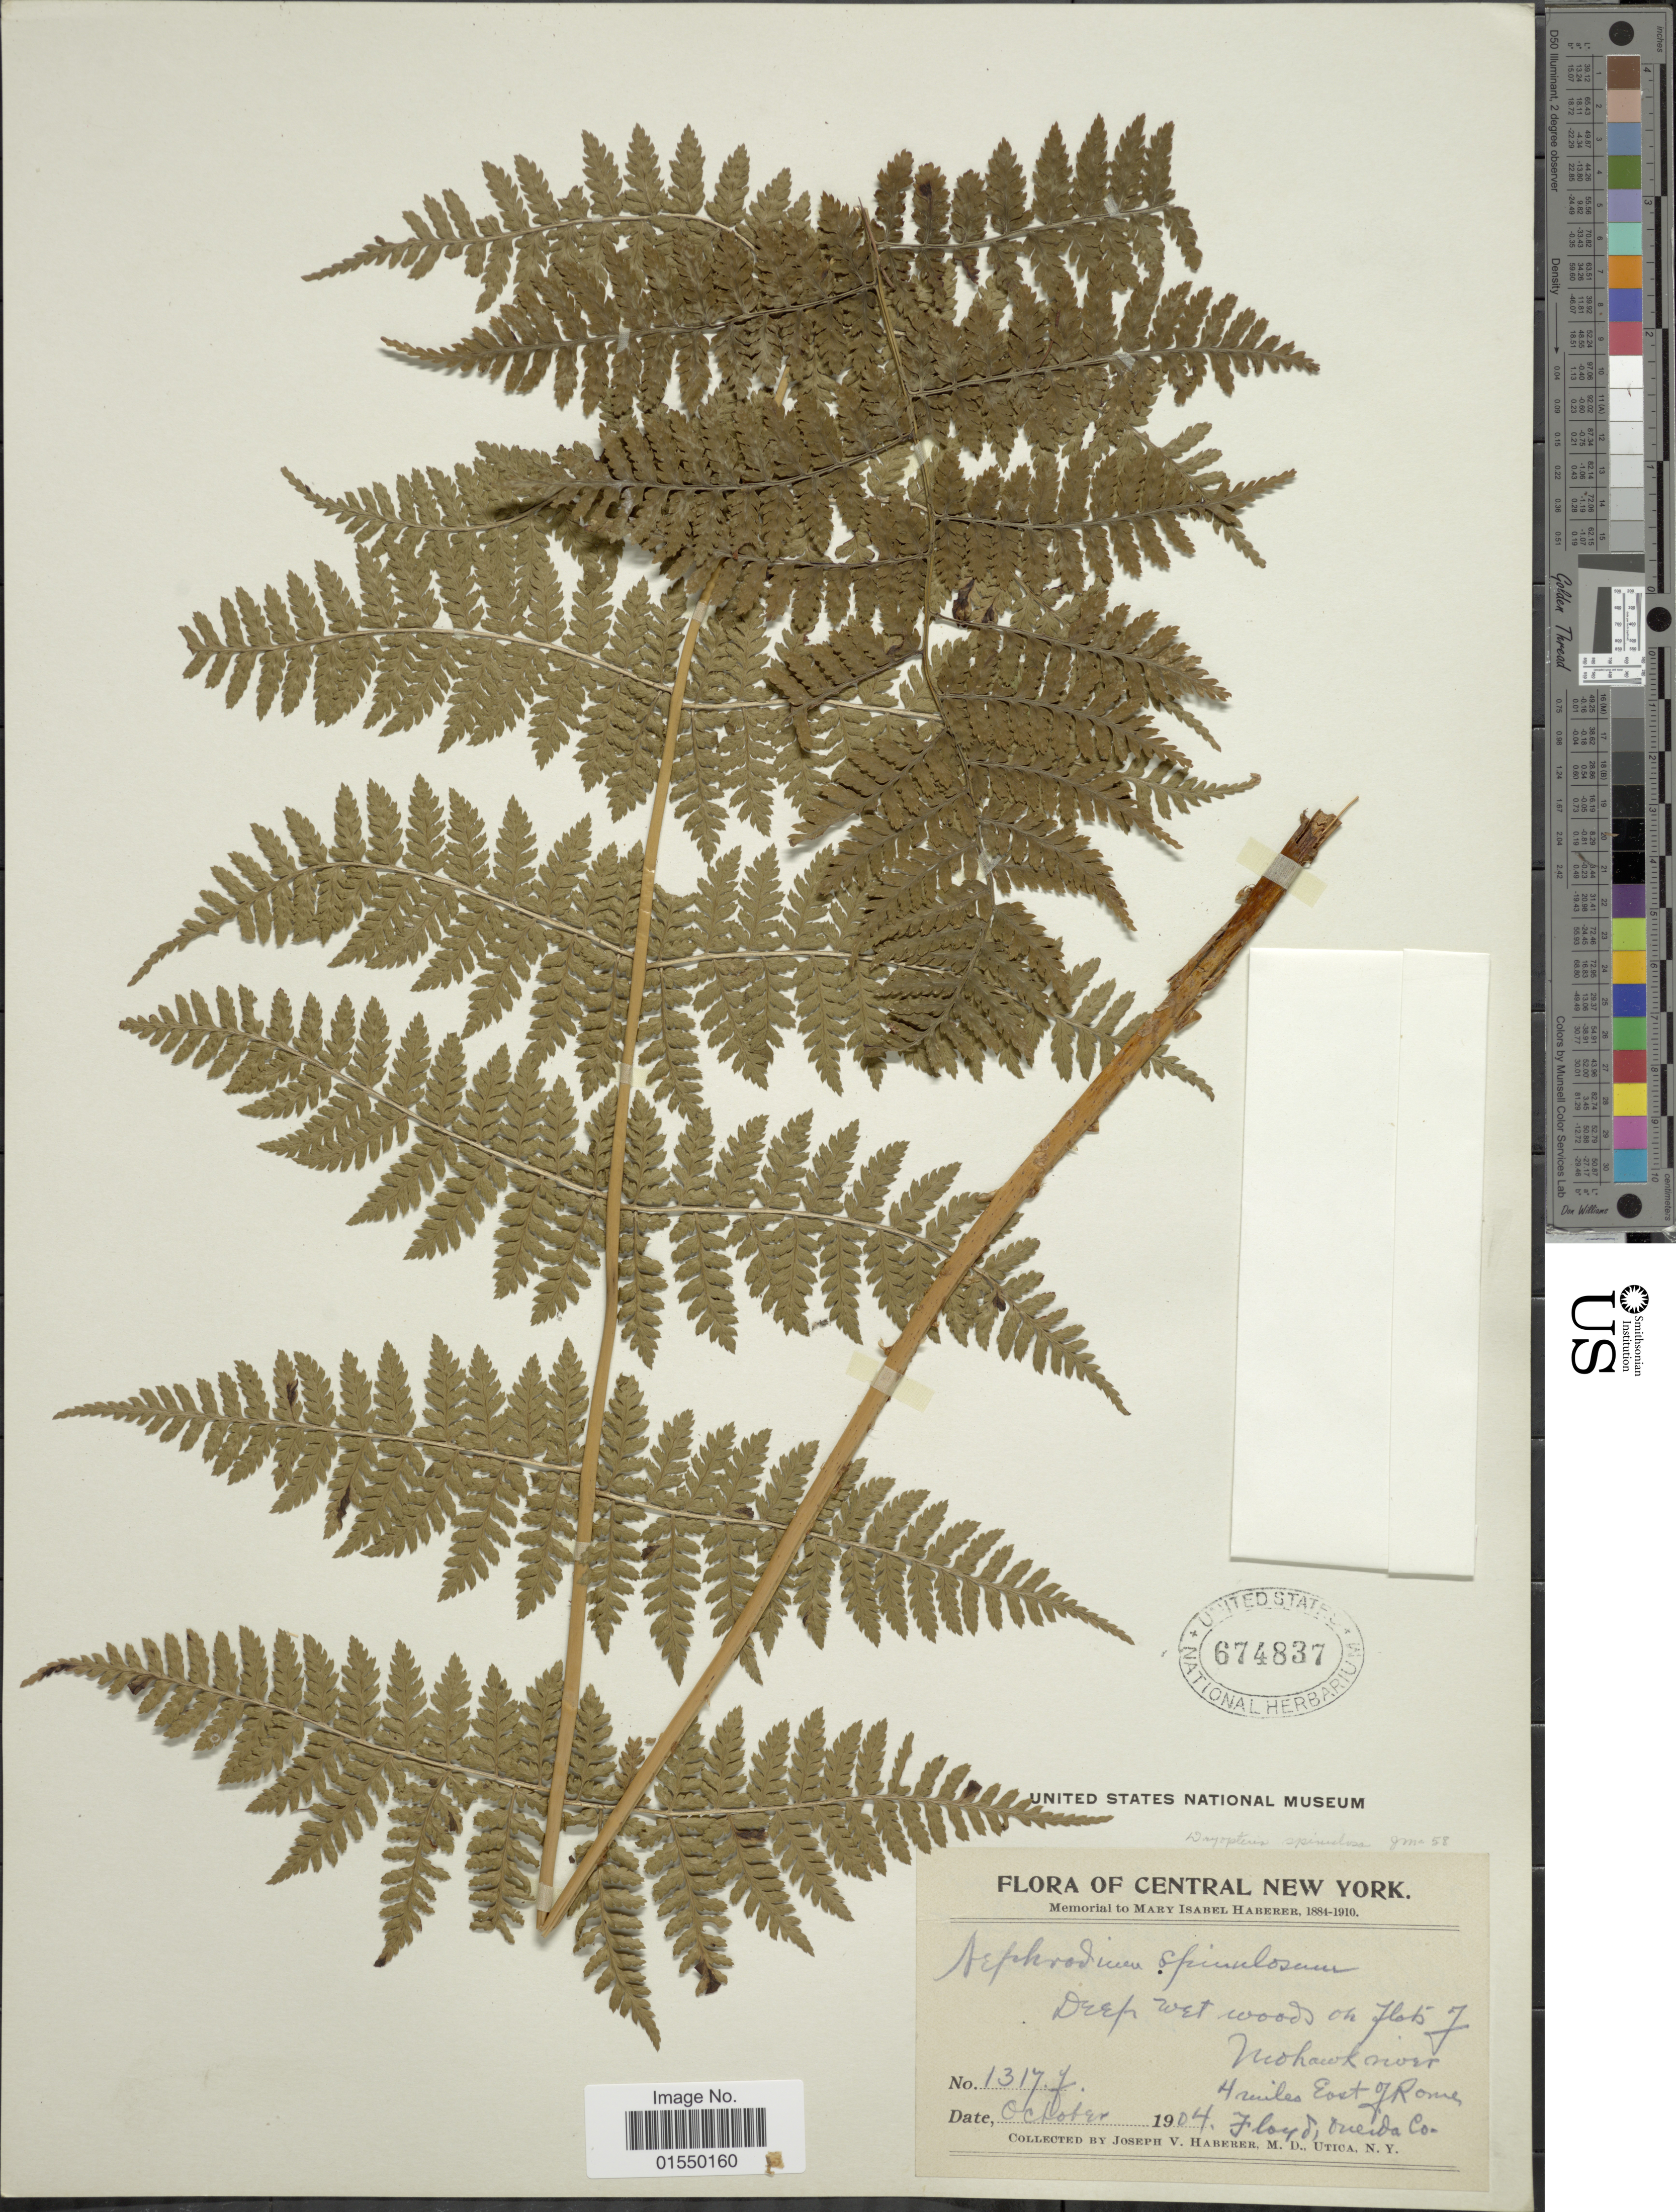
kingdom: Plantae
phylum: Tracheophyta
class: Polypodiopsida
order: Polypodiales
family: Dryopteridaceae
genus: Dryopteris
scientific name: Dryopteris carthusiana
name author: (Villars) H.P. Fuchs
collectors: J. V. Haberer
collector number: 1317f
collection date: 1904-10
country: United States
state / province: New York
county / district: Oneida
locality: Central New York, Mohawk River, 4 miles east of Rome, Floyd, Oneida Co.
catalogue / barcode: US 674737